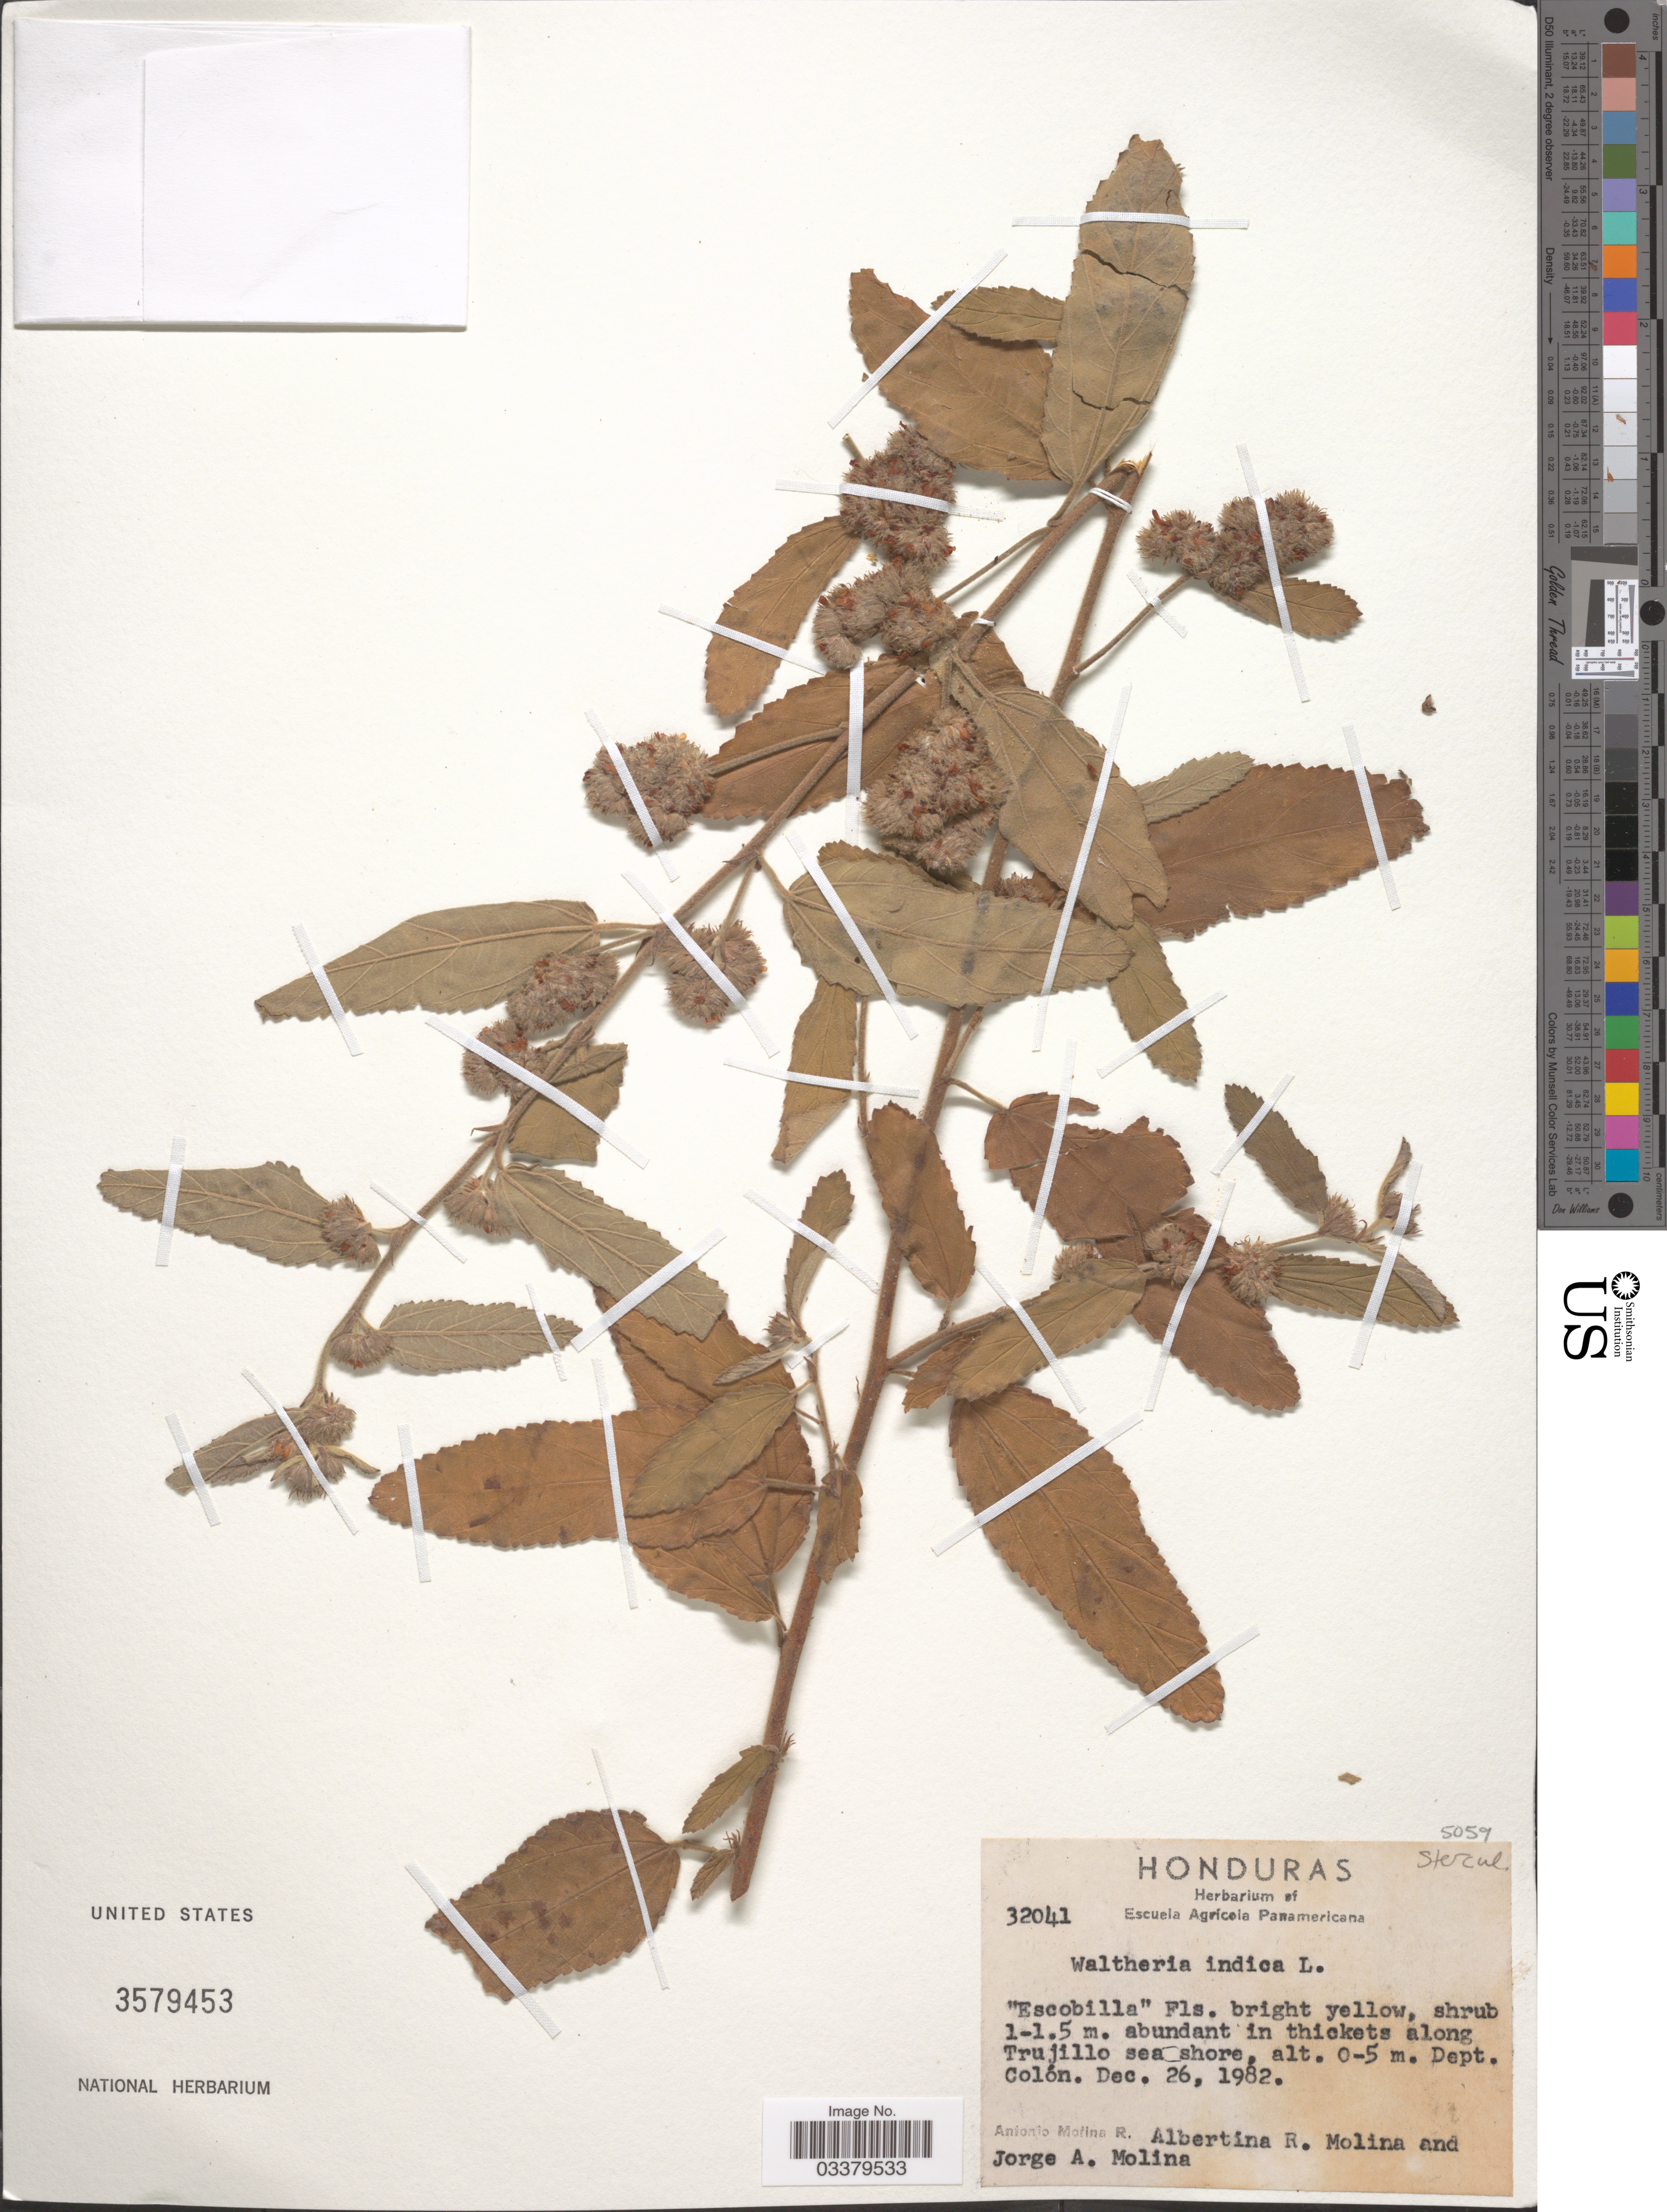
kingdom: Plantae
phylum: Tracheophyta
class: Magnoliopsida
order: Malvales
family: Malvaceae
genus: Waltheria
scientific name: Waltheria indica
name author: L.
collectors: A. Molina R., A. R. Molina & J. A. Molina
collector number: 32041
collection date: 1982-12-26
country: Honduras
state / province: Colón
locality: Along Trujillo sea shore. Dept. Colón.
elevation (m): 0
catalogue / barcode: US 3579453